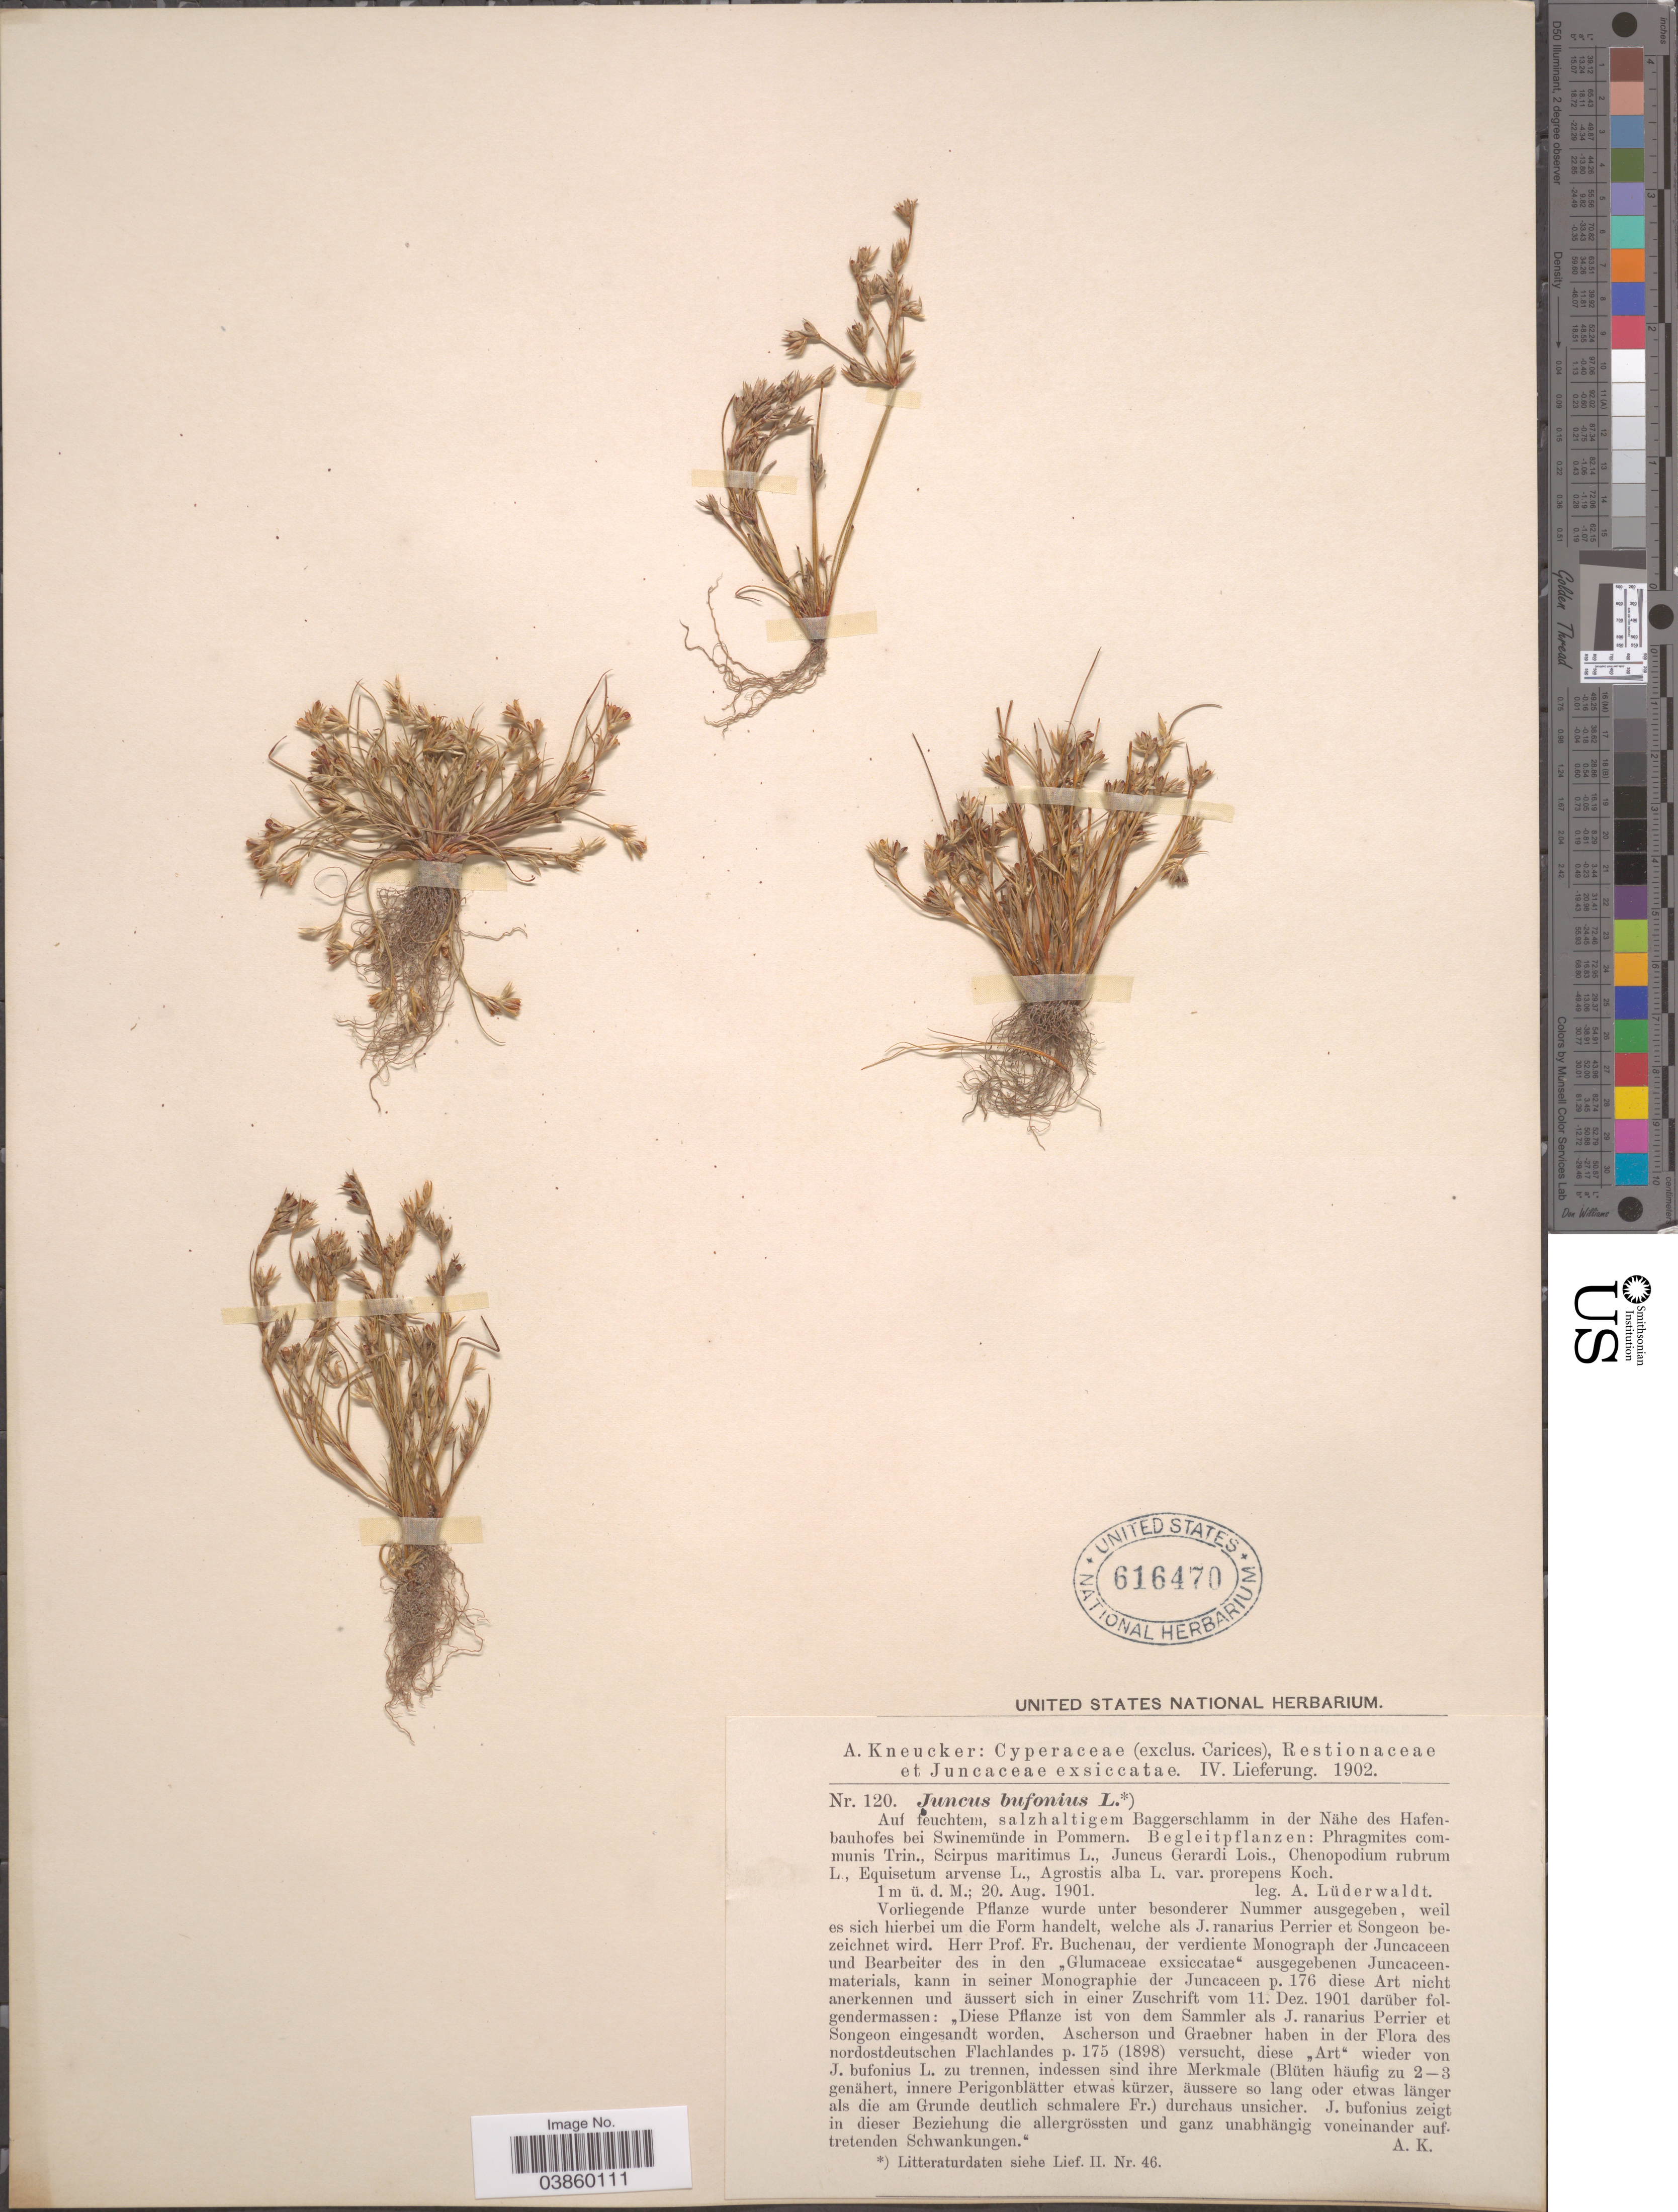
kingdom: Plantae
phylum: Tracheophyta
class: Liliopsida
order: Poales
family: Juncaceae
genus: Juncus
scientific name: Juncus bufonius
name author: L.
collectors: A. Lüderwaldt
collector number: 120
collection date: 1901-08-20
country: Poland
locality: Auf feuchtem, salzhaltigem Baggerschlamm in der Nähe des Hafenbauhofes bei Swinemünde in Pommern.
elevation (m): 1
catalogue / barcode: US 616470